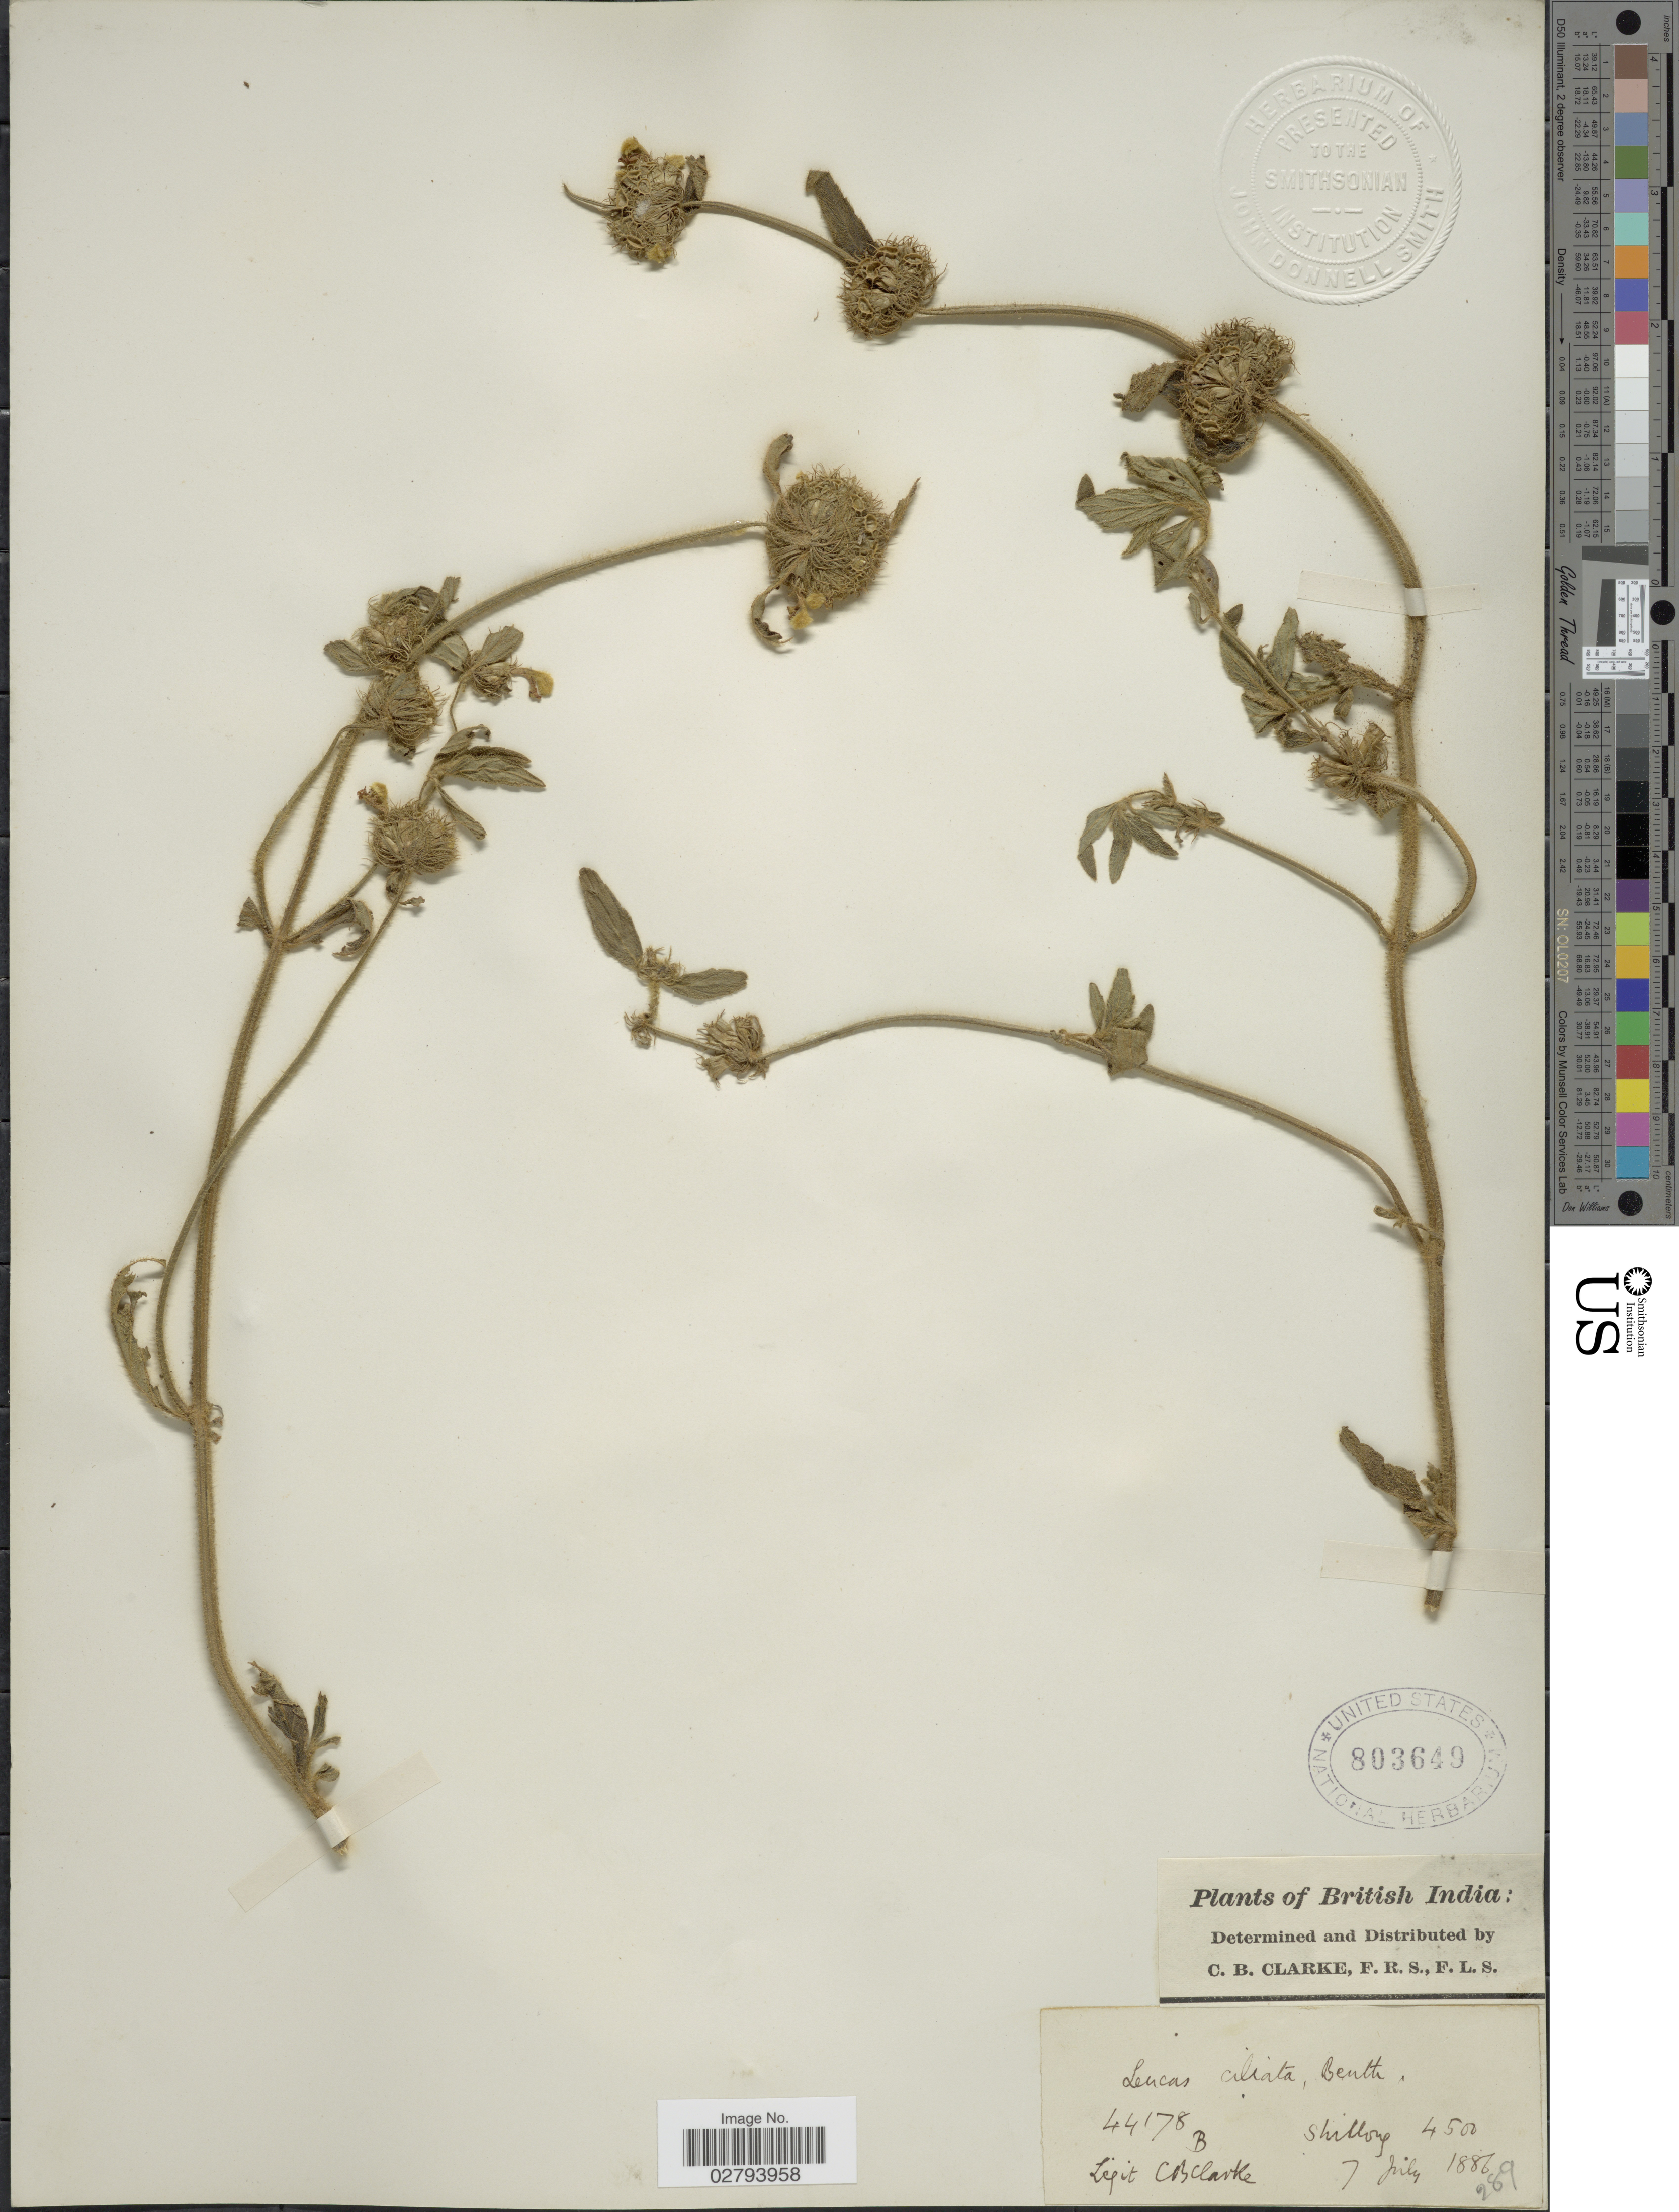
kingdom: Plantae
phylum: Tracheophyta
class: Magnoliopsida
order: Lamiales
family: Lamiaceae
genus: Leucas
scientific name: Leucas ciliata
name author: Benth.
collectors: C. B. Clarke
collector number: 44178 B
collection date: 1886-07-07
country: India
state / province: Meghalaya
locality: British India, Shillong.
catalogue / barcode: US 803649